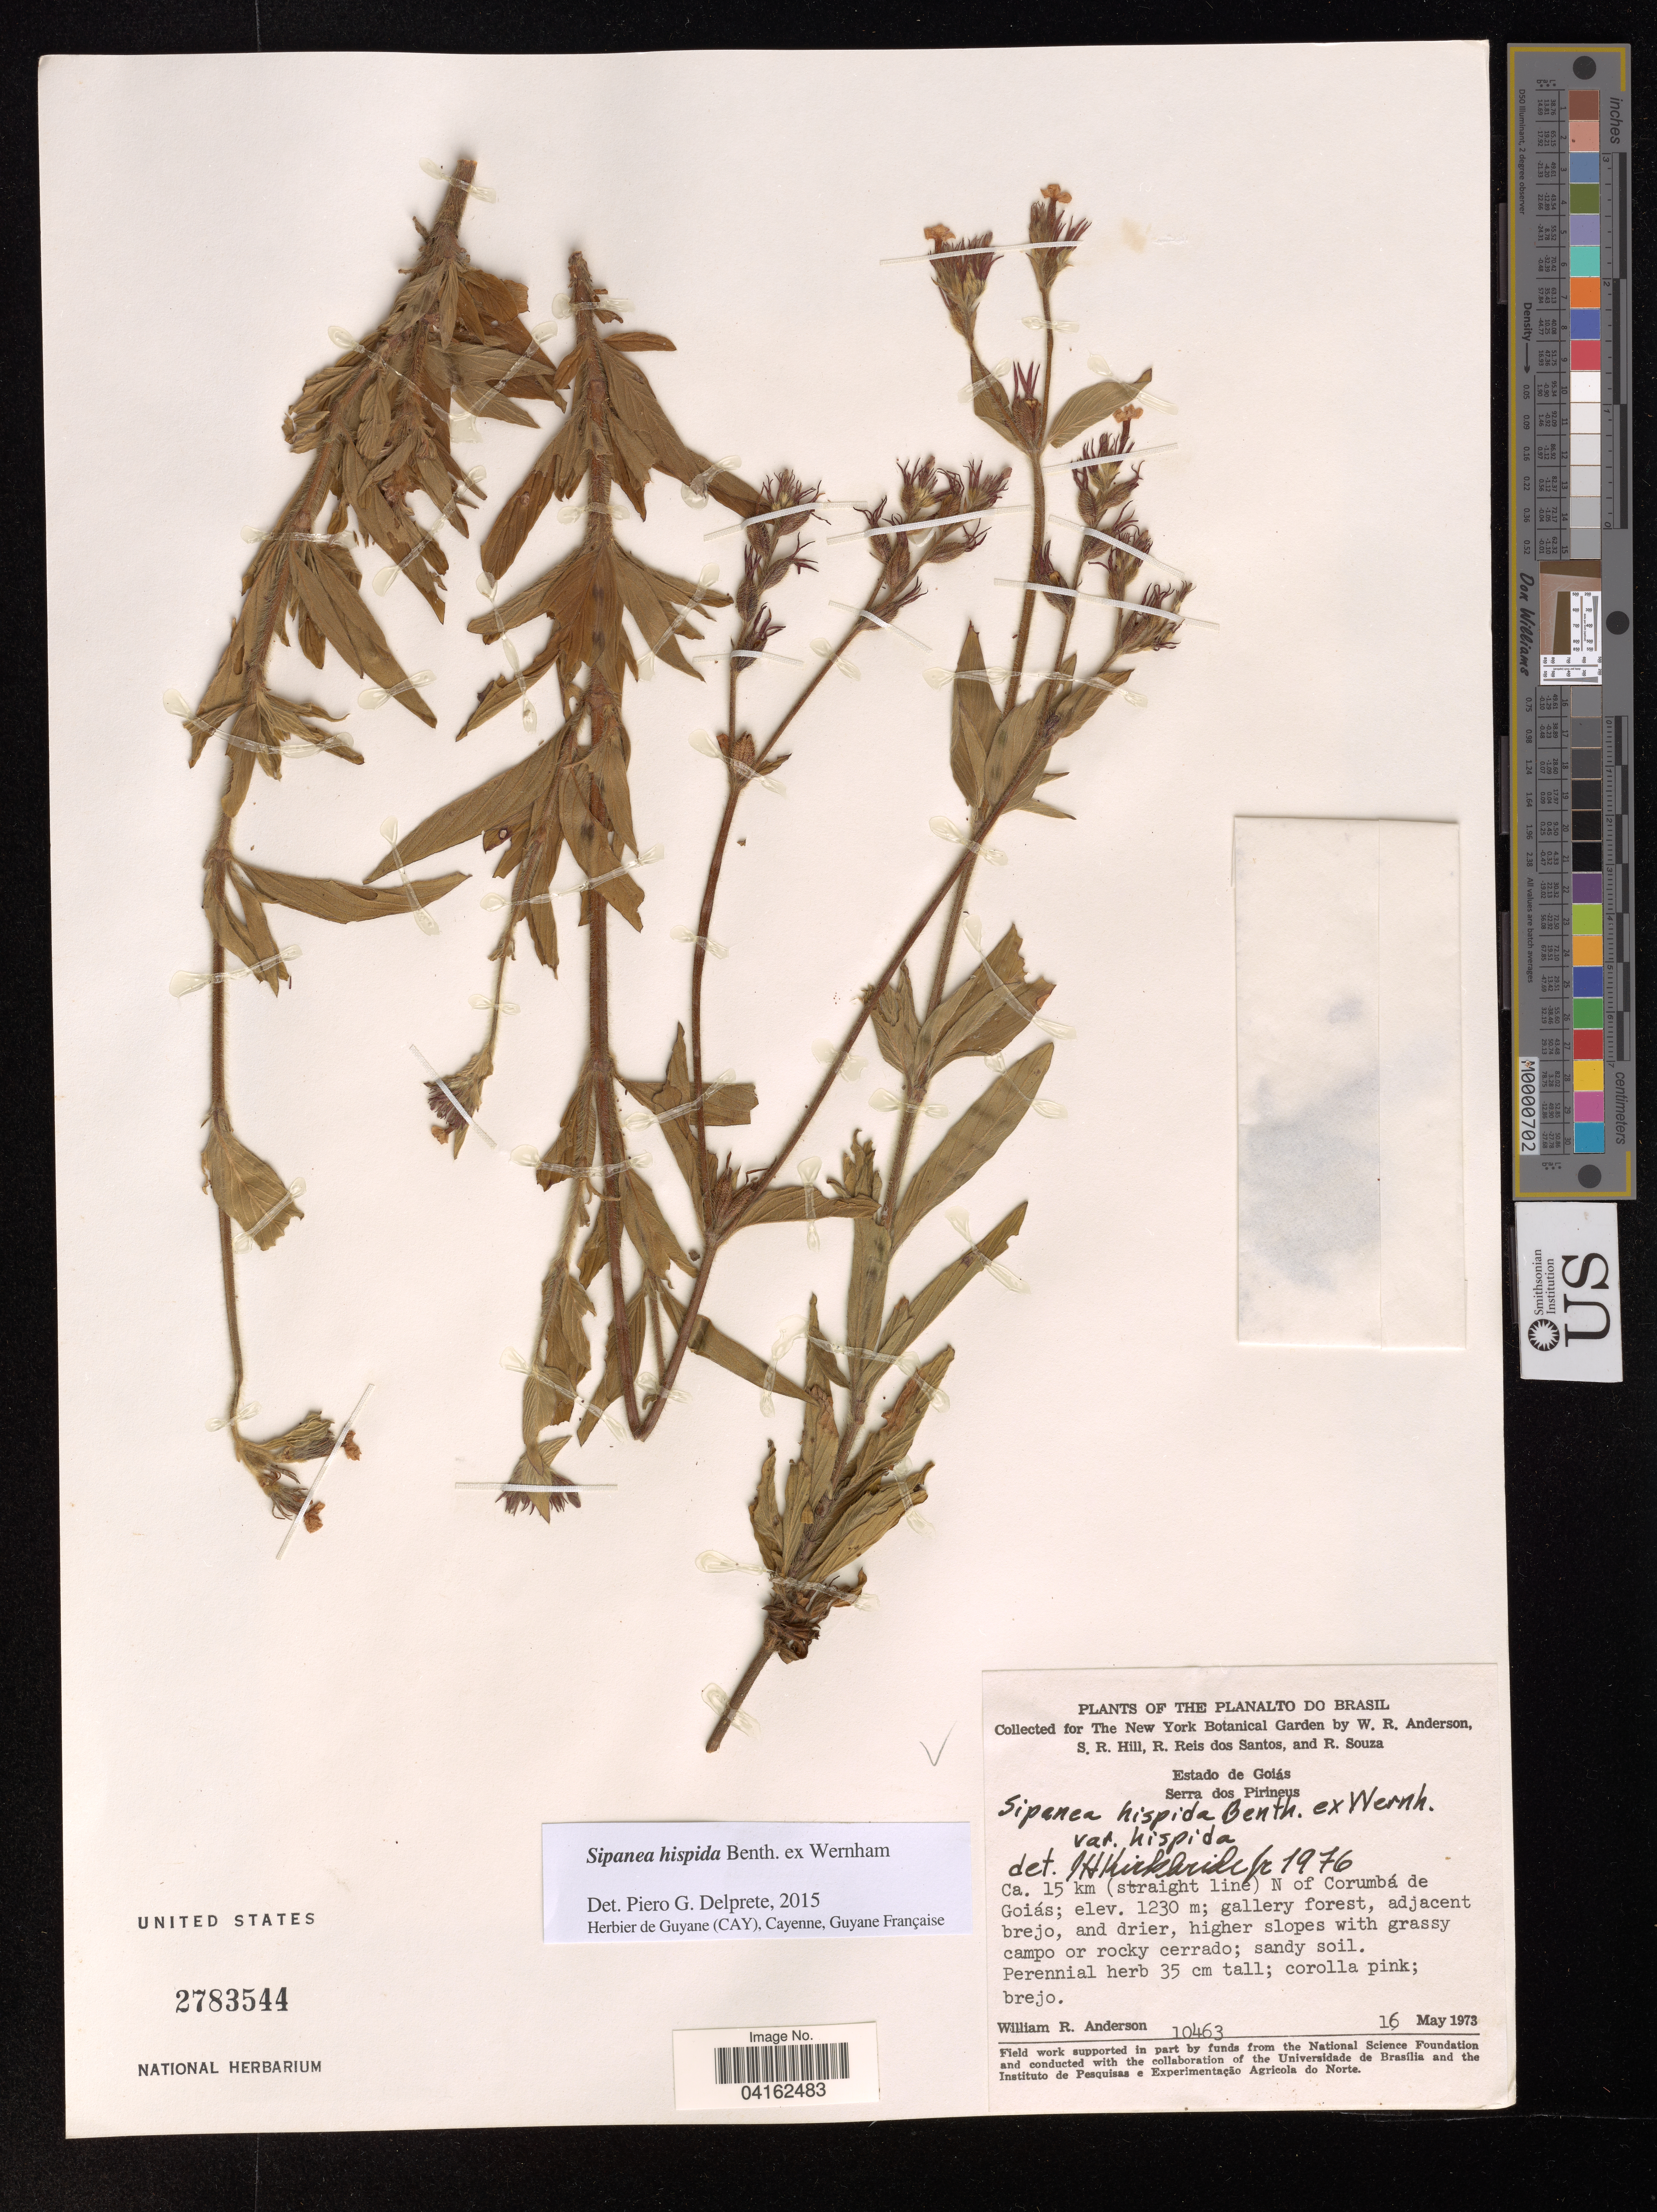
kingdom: Plantae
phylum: Tracheophyta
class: Magnoliopsida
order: Gentianales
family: Rubiaceae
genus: Sipanea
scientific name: Sipanea hispida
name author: Benth. ex Wernham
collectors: W. R. Anderson, S. R. Hill, R. Reis dos Santos & R. Souza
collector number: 10463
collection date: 1973-05-16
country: Brazil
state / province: Goiás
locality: Planalto do Brasil. Serra dos Pirineus. Ca. 15 km (straight line) N of Corumbá de Goiás.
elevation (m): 1230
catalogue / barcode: US 2783544